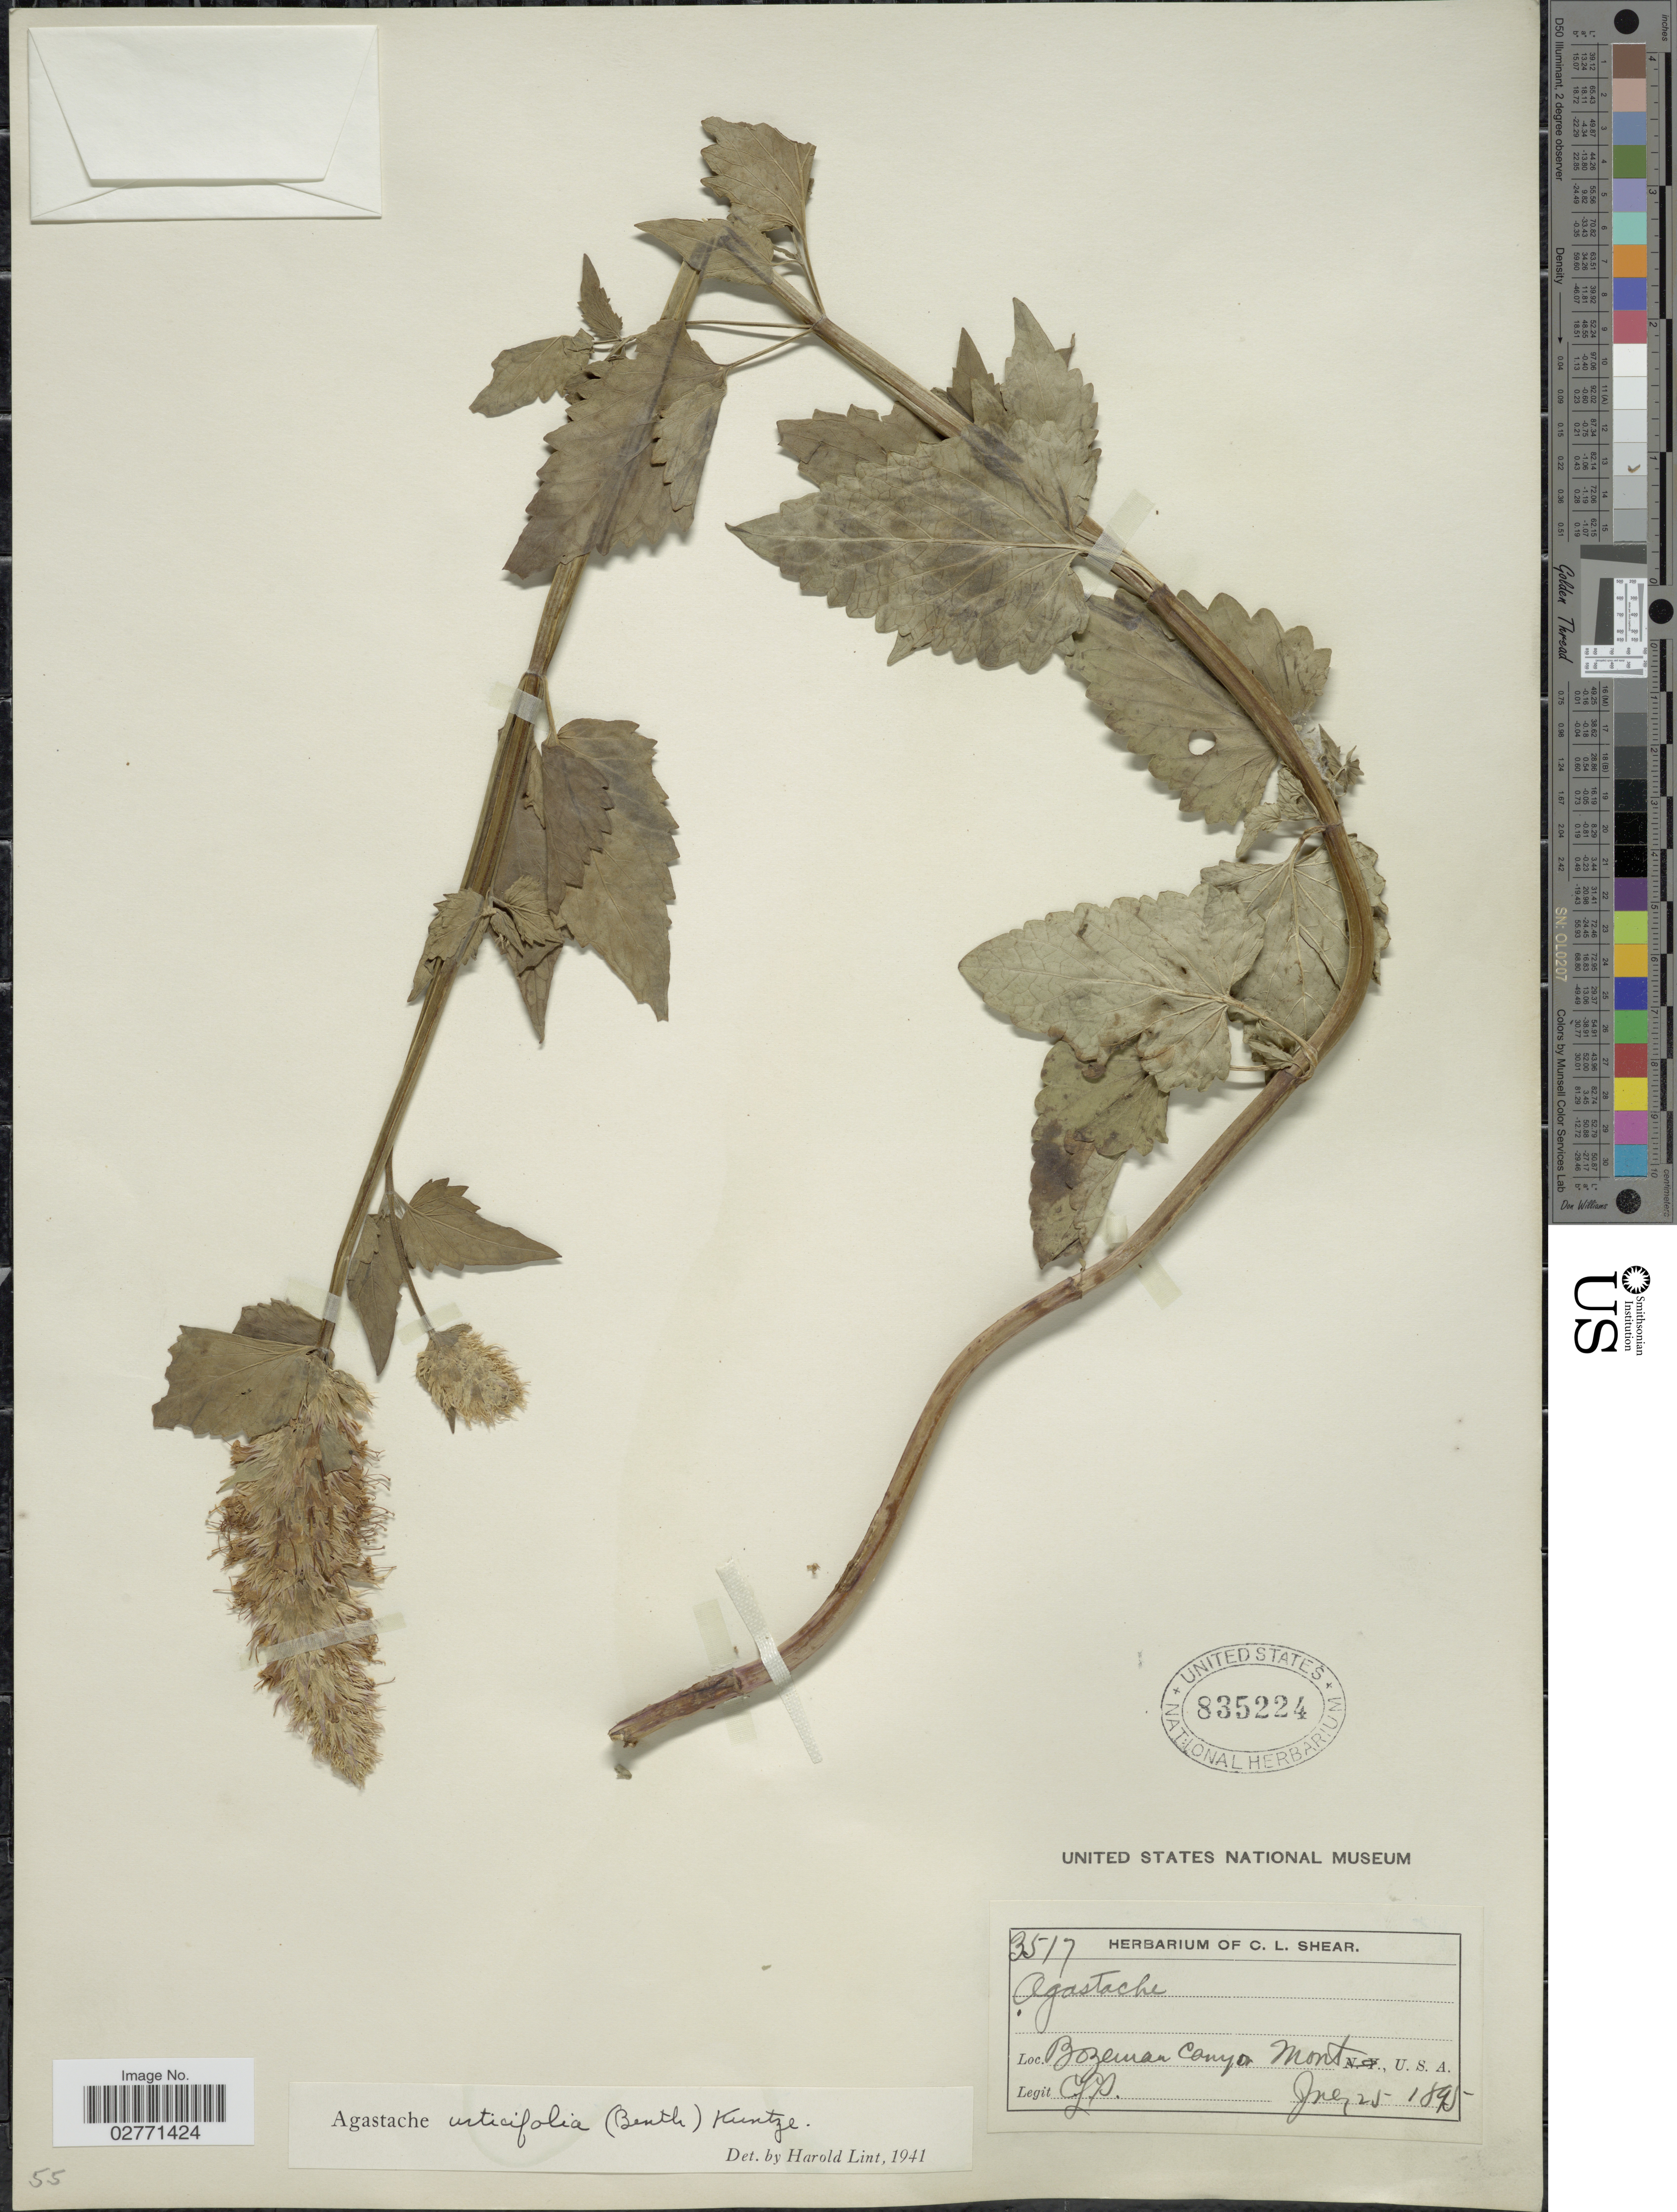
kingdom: Plantae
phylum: Tracheophyta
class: Magnoliopsida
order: Lamiales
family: Lamiaceae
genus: Agastache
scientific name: Agastache urticifolia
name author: (Benth.) Kuntze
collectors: C. L. Shear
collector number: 3517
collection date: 1895-07-25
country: United States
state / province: Montana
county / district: Gallatin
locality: Bozeman Canyon.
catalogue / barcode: US 835224